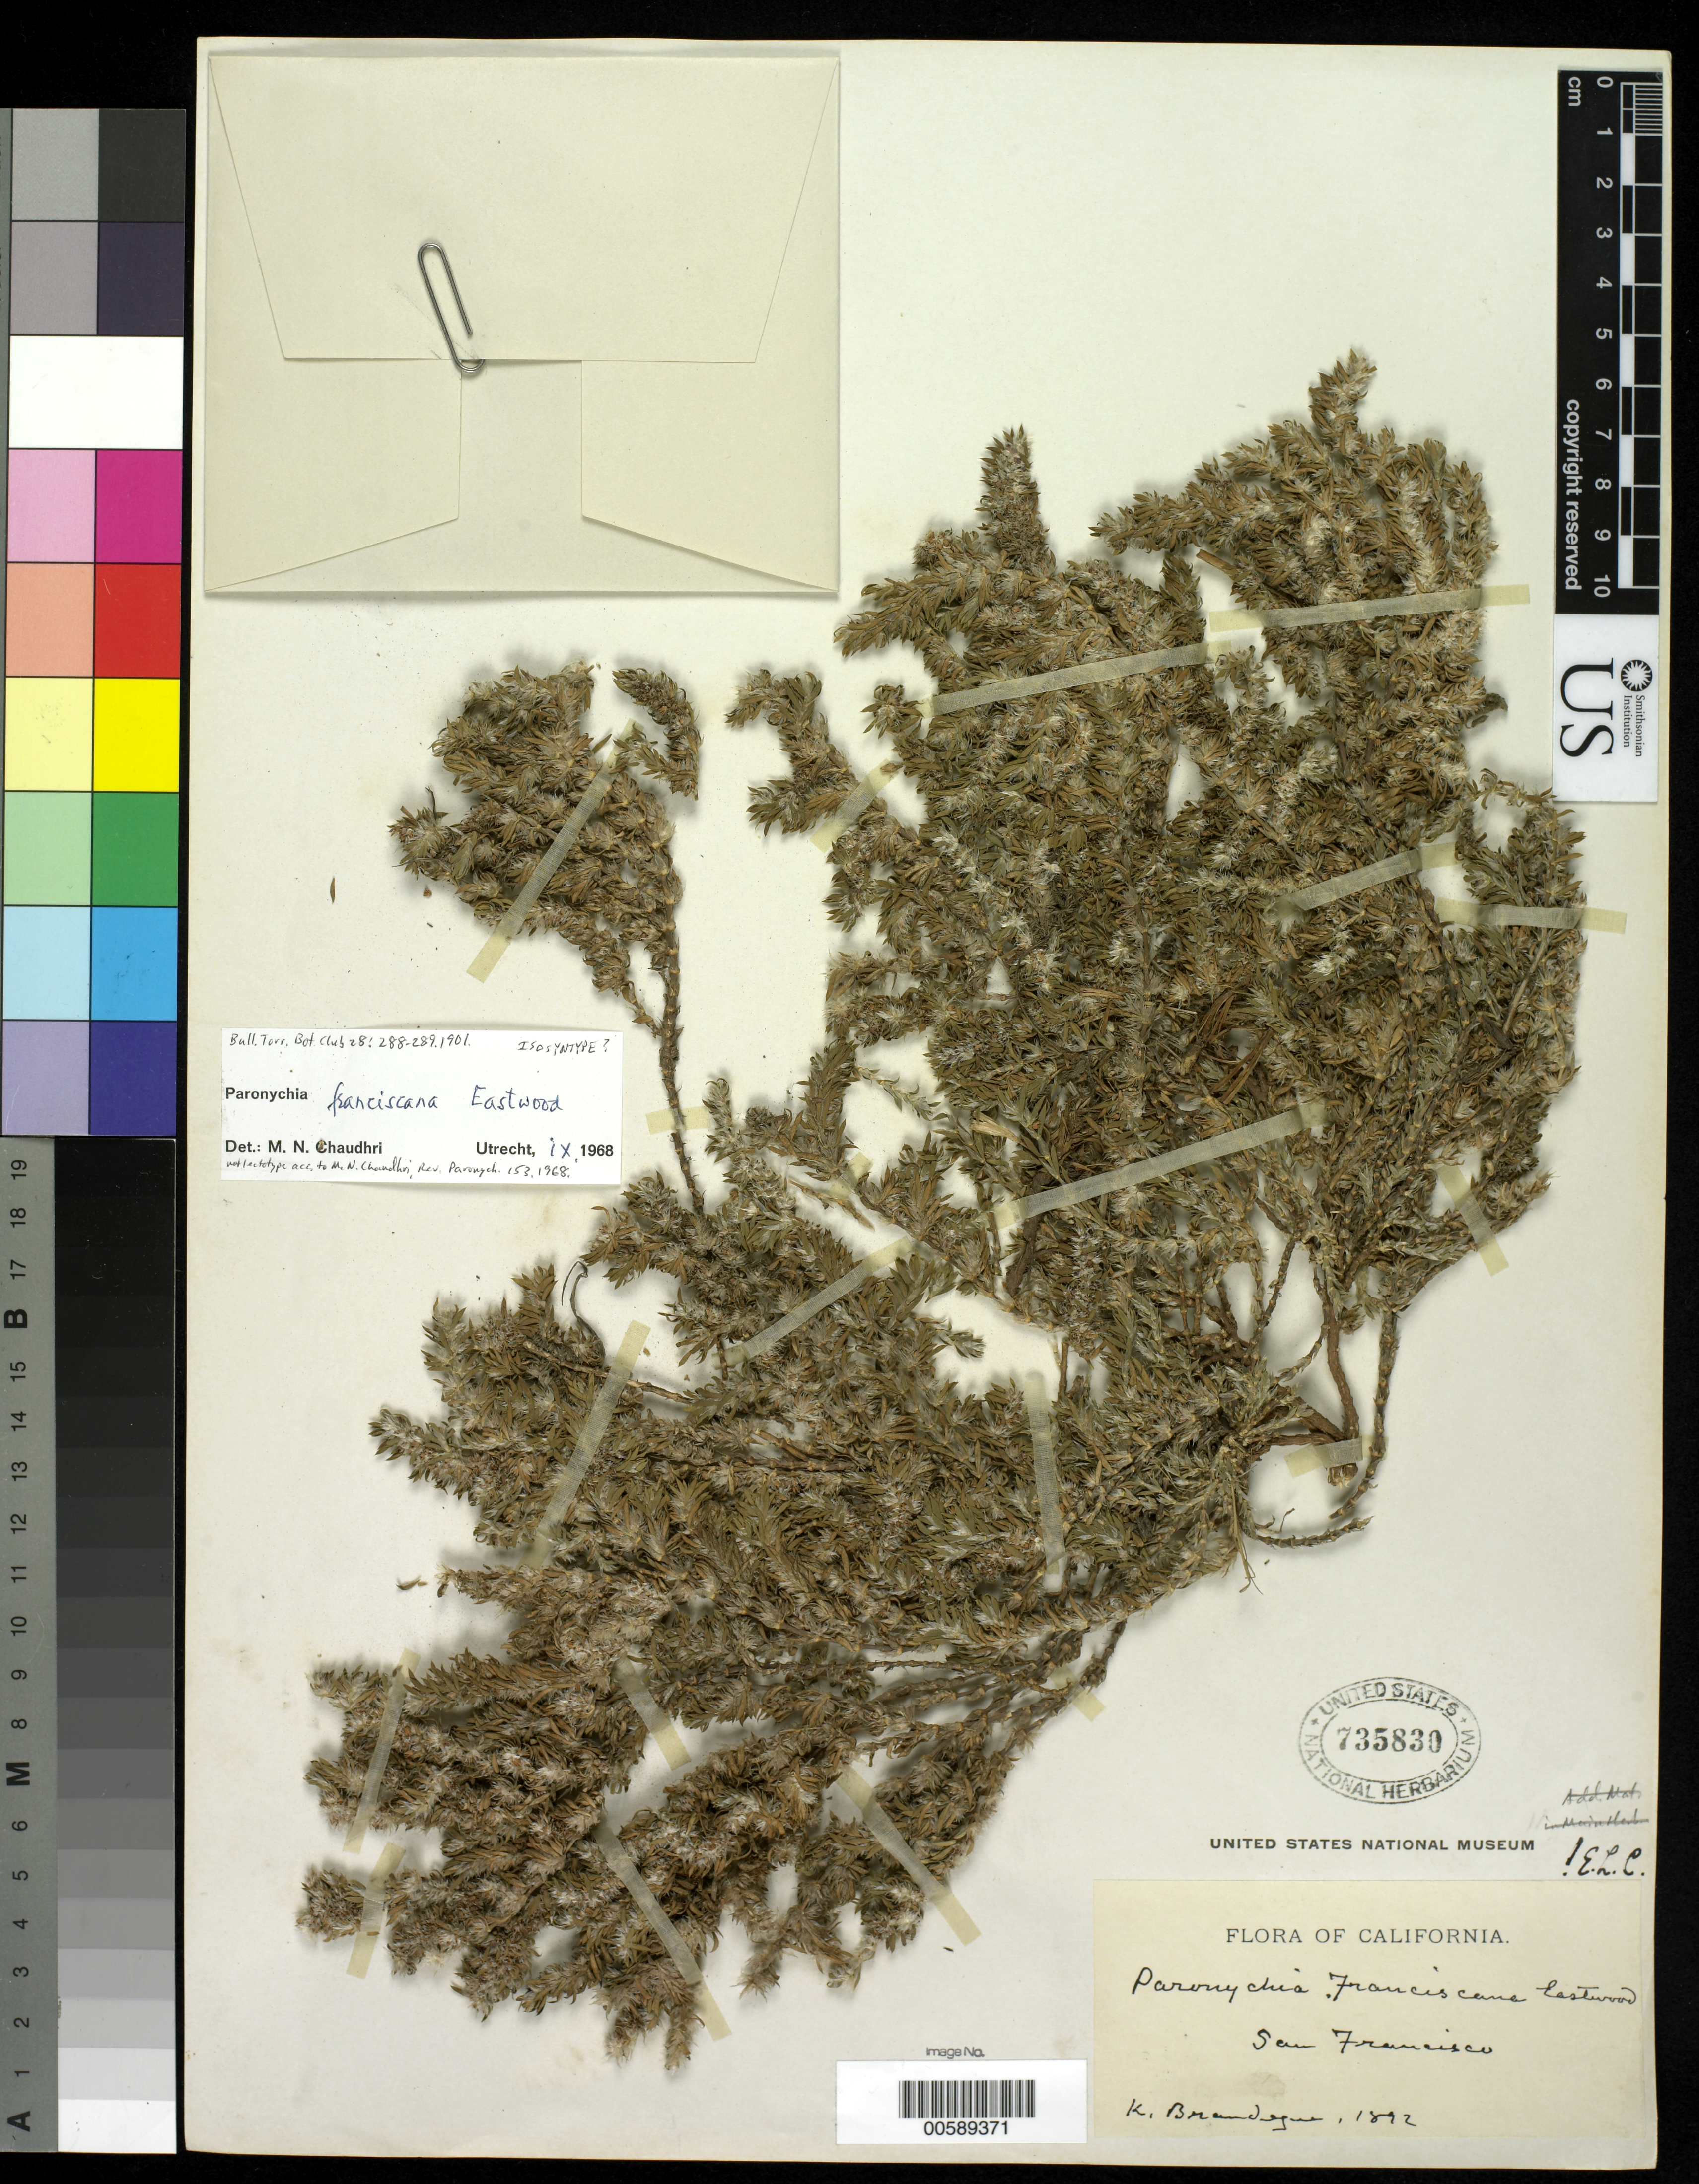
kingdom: Plantae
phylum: Tracheophyta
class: Magnoliopsida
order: Caryophyllales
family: Caryophyllaceae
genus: Paronychia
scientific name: Paronychia franciscana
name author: Eastw.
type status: Isosyntype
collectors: M. K. Brandegee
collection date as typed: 1892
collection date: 1892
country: United States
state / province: California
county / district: San Francisco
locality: San Francisco.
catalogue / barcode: US 735830